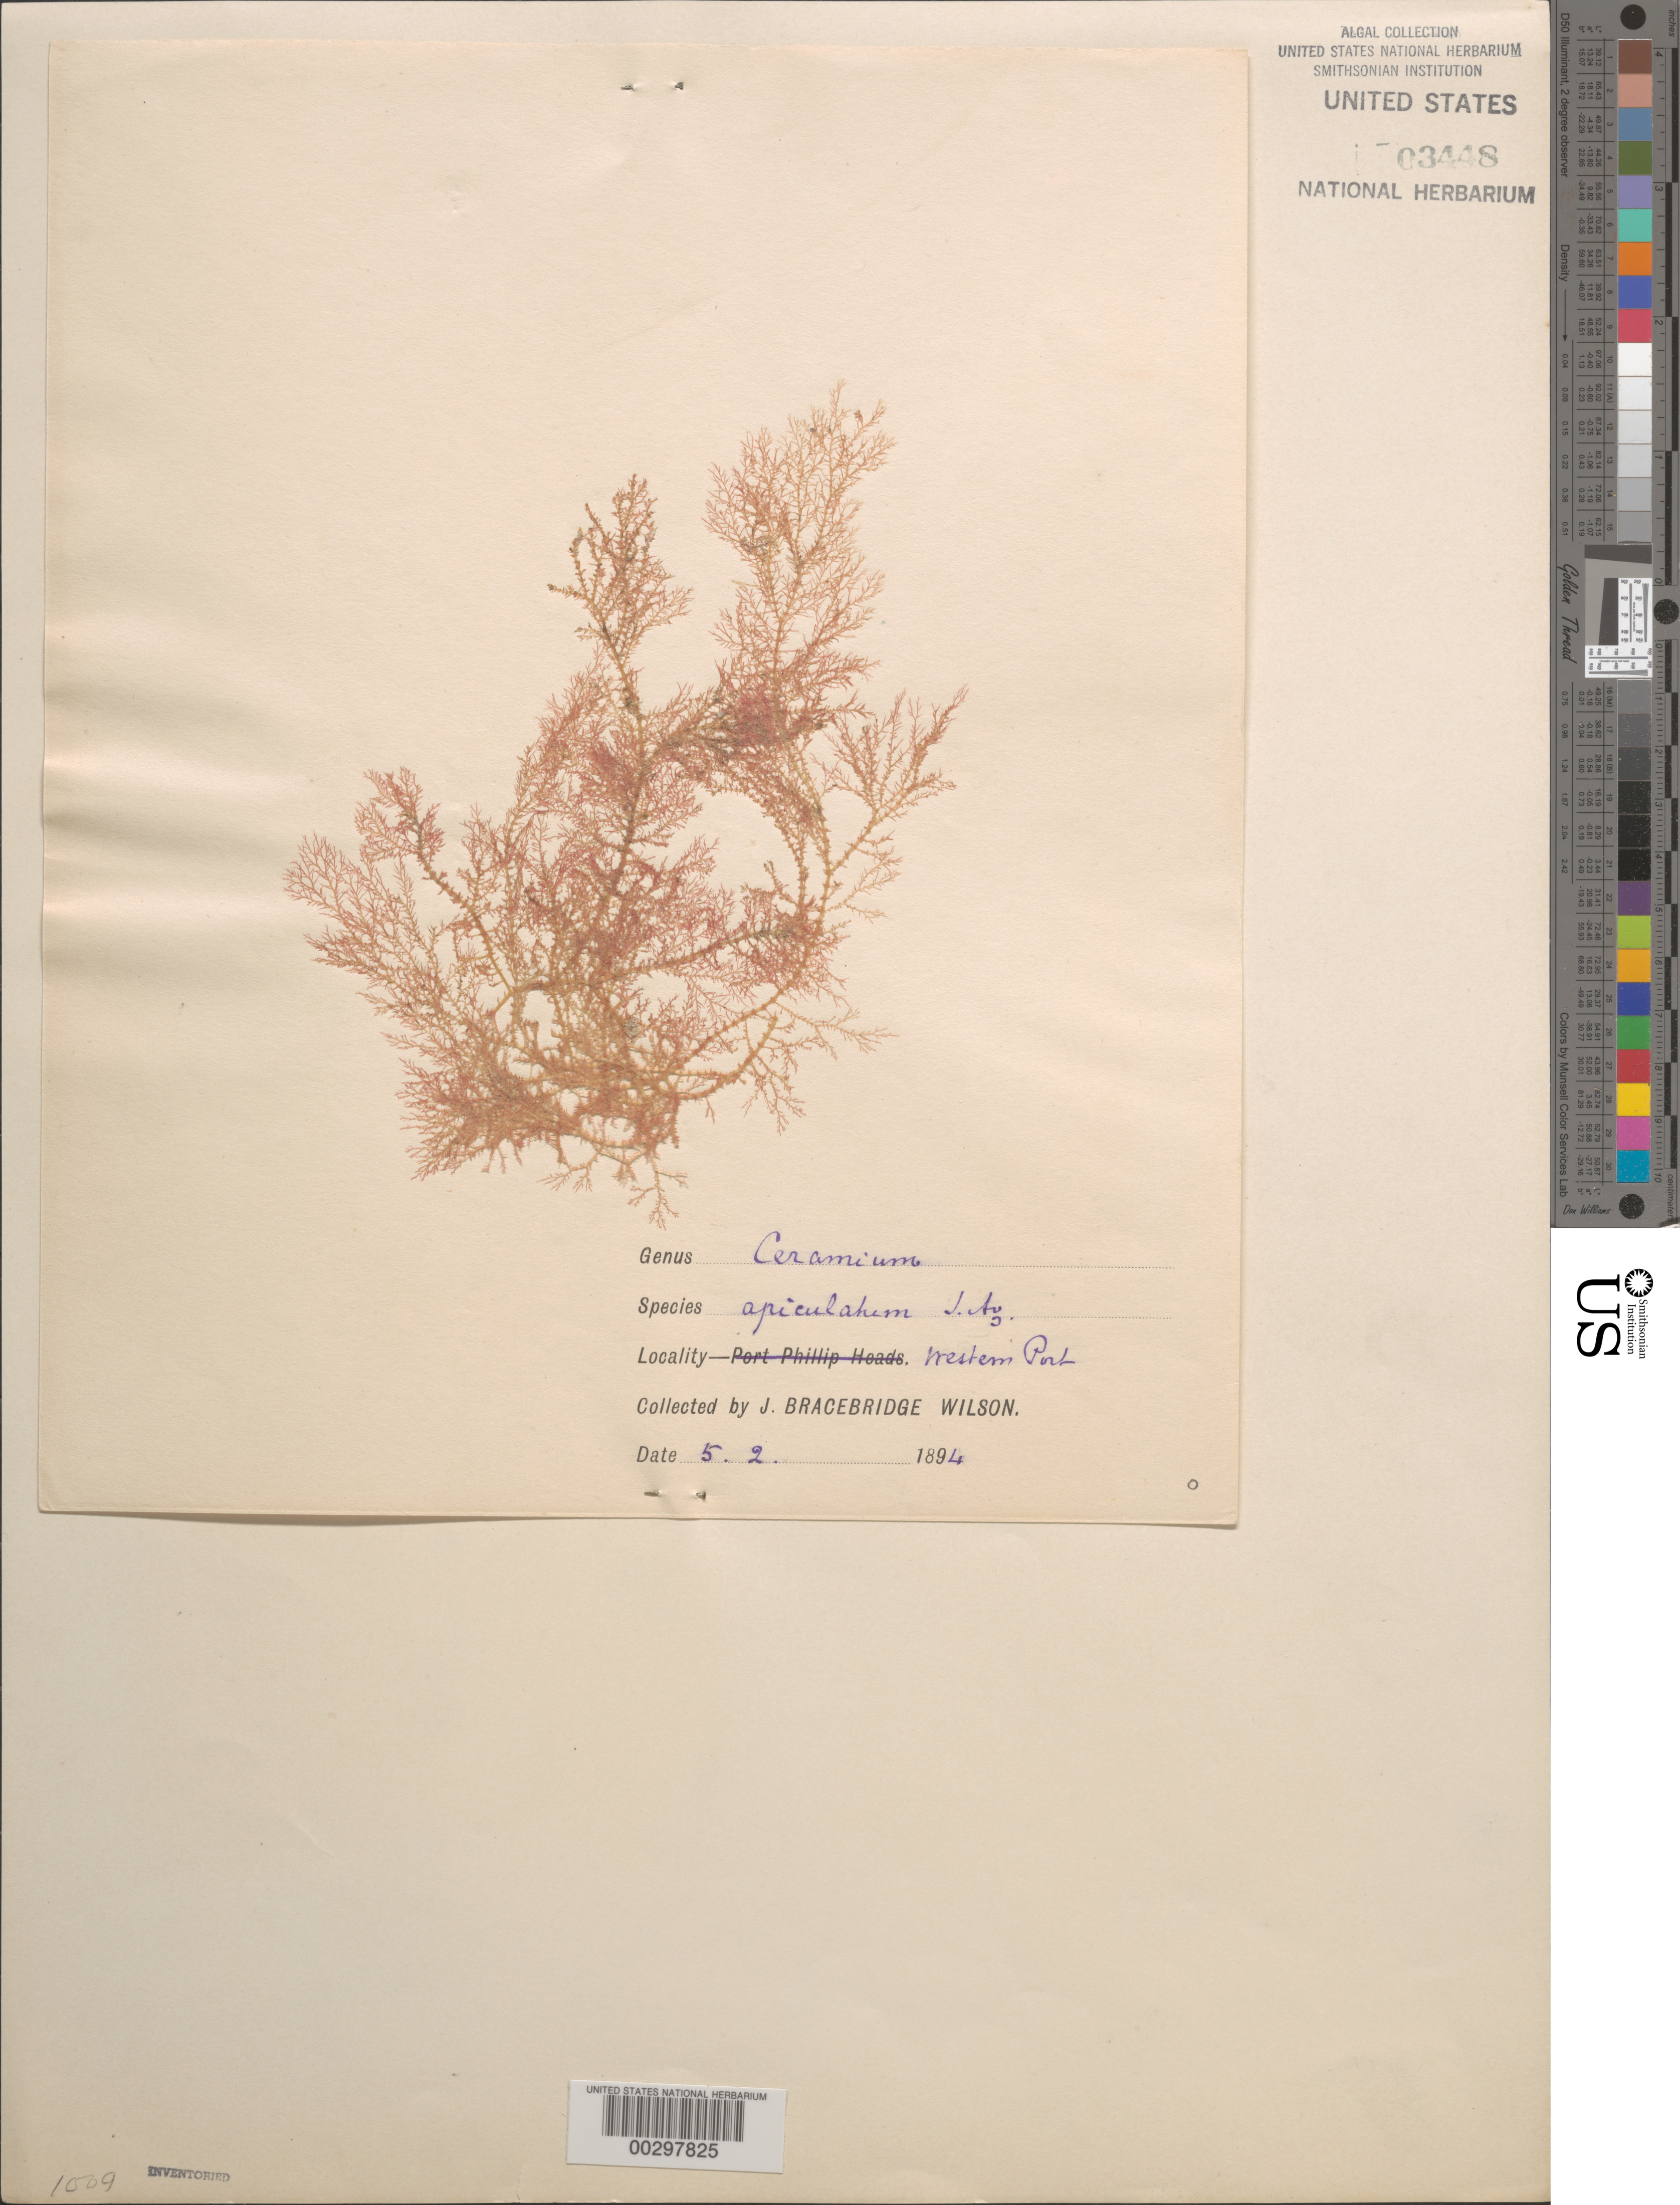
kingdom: Plantae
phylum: Rhodophyta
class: Florideophyceae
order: Ceramiales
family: Ceramiaceae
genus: Ceramium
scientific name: Ceramium apiculatum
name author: J. Agardh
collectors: J. B. Wilson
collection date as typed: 05 Feb 1894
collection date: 1894-02-05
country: Australia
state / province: Victoria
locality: Western Port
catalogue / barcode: US 3448